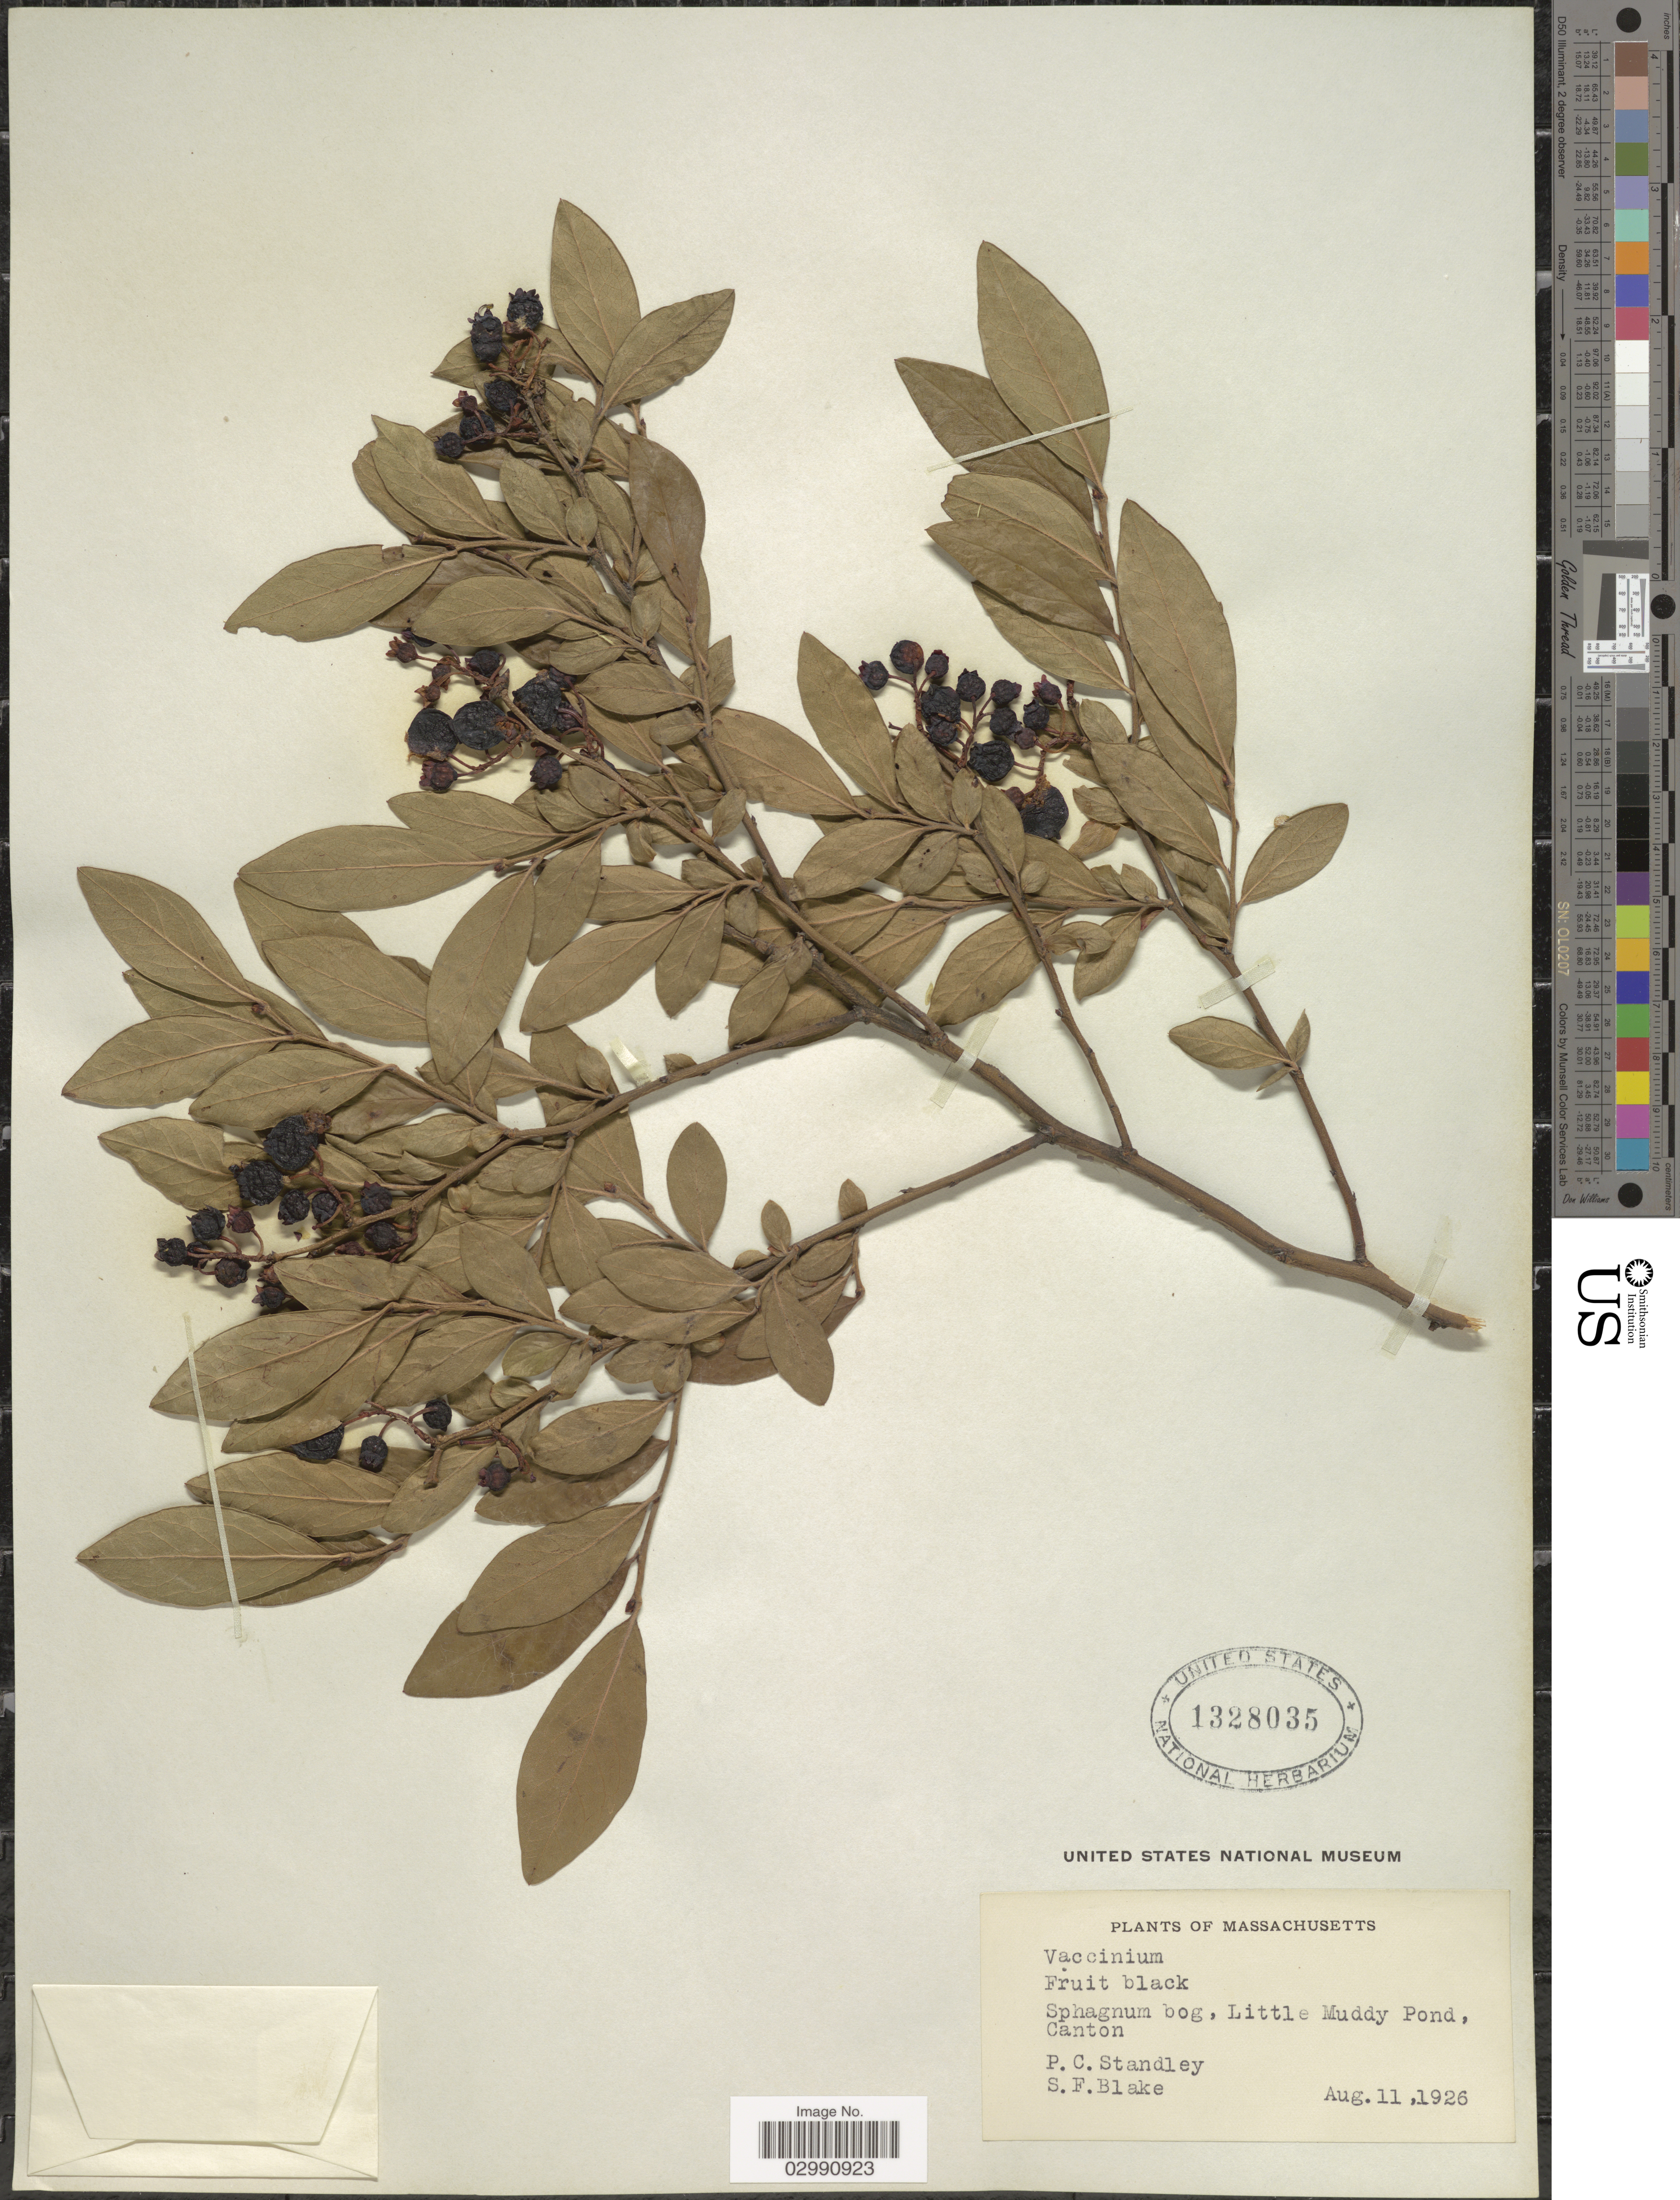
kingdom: Plantae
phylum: Tracheophyta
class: Magnoliopsida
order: Ericales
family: Ericaceae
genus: Vaccinium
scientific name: Vaccinium sp.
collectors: P. C. Standley & S. Blake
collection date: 1926-08-11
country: United States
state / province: Massachusetts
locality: Sphagnum bog, Little Muddy Pond, Canton.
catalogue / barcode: US 1328035